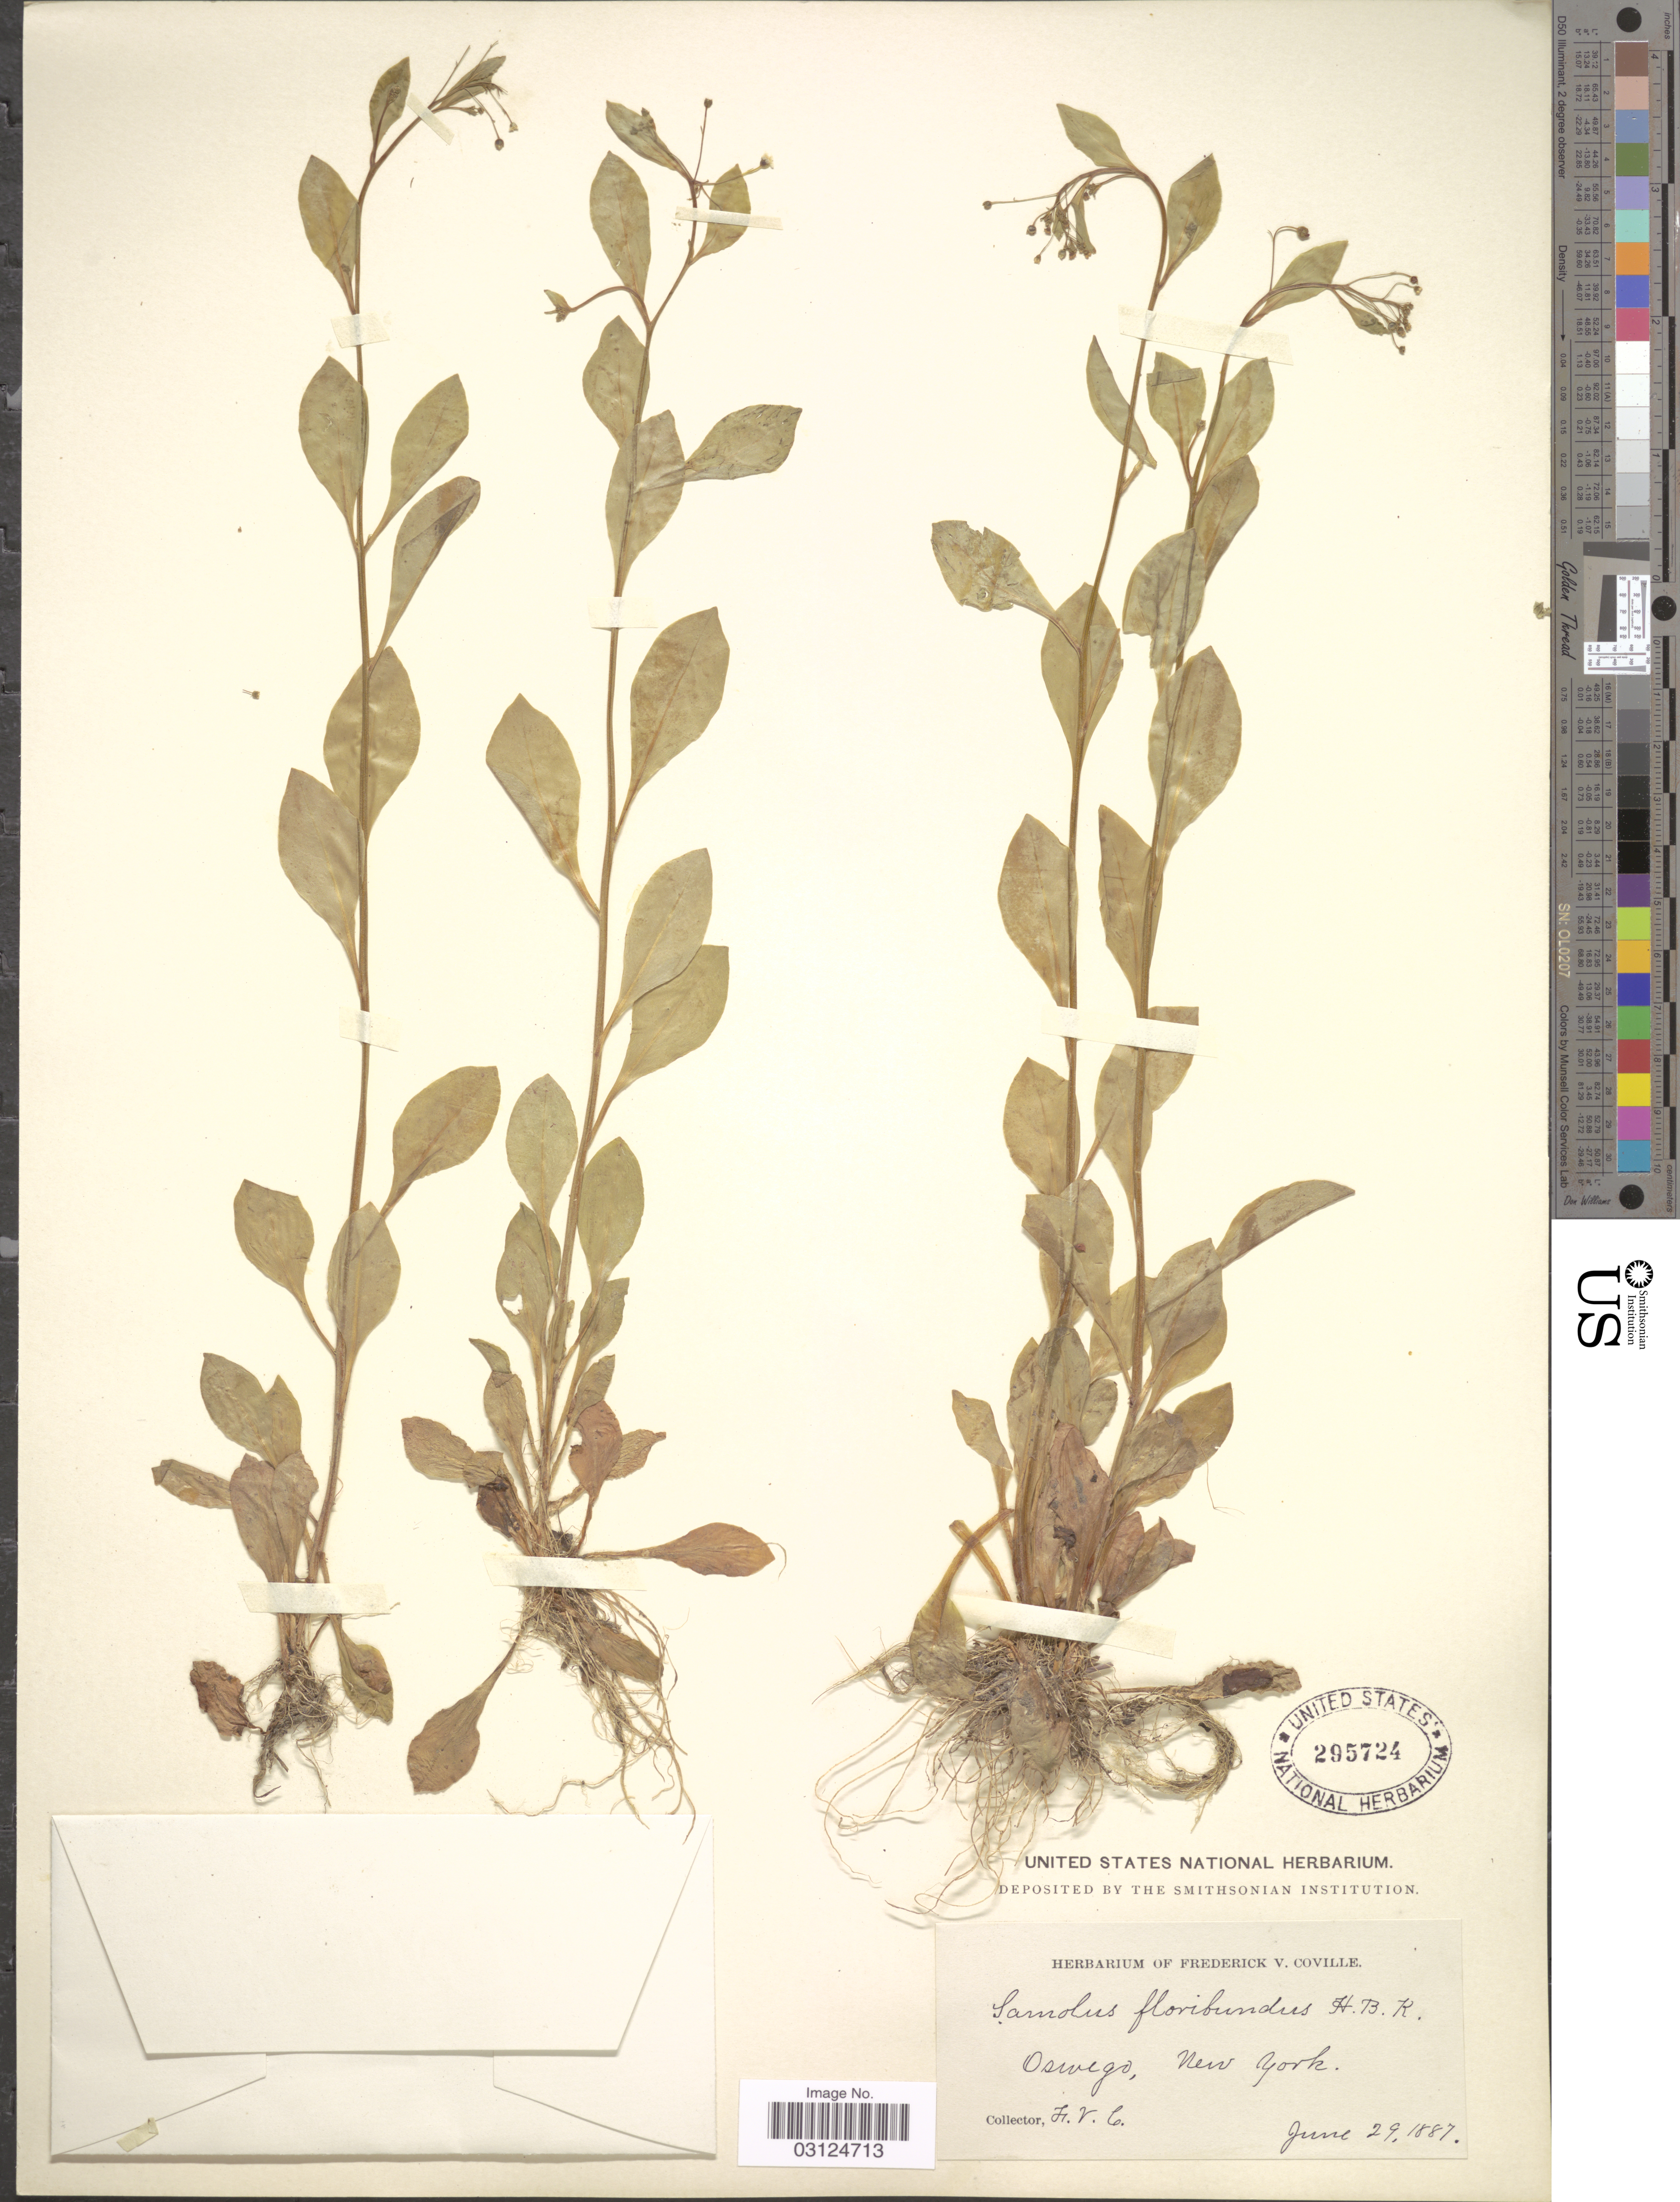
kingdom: Plantae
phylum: Tracheophyta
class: Magnoliopsida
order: Ericales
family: Primulaceae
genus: Samolus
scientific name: Samolus parviflorus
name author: Raf.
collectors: F. V. Coville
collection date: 1887-06-29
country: United States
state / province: New York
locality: Oswego.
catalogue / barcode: US 295724